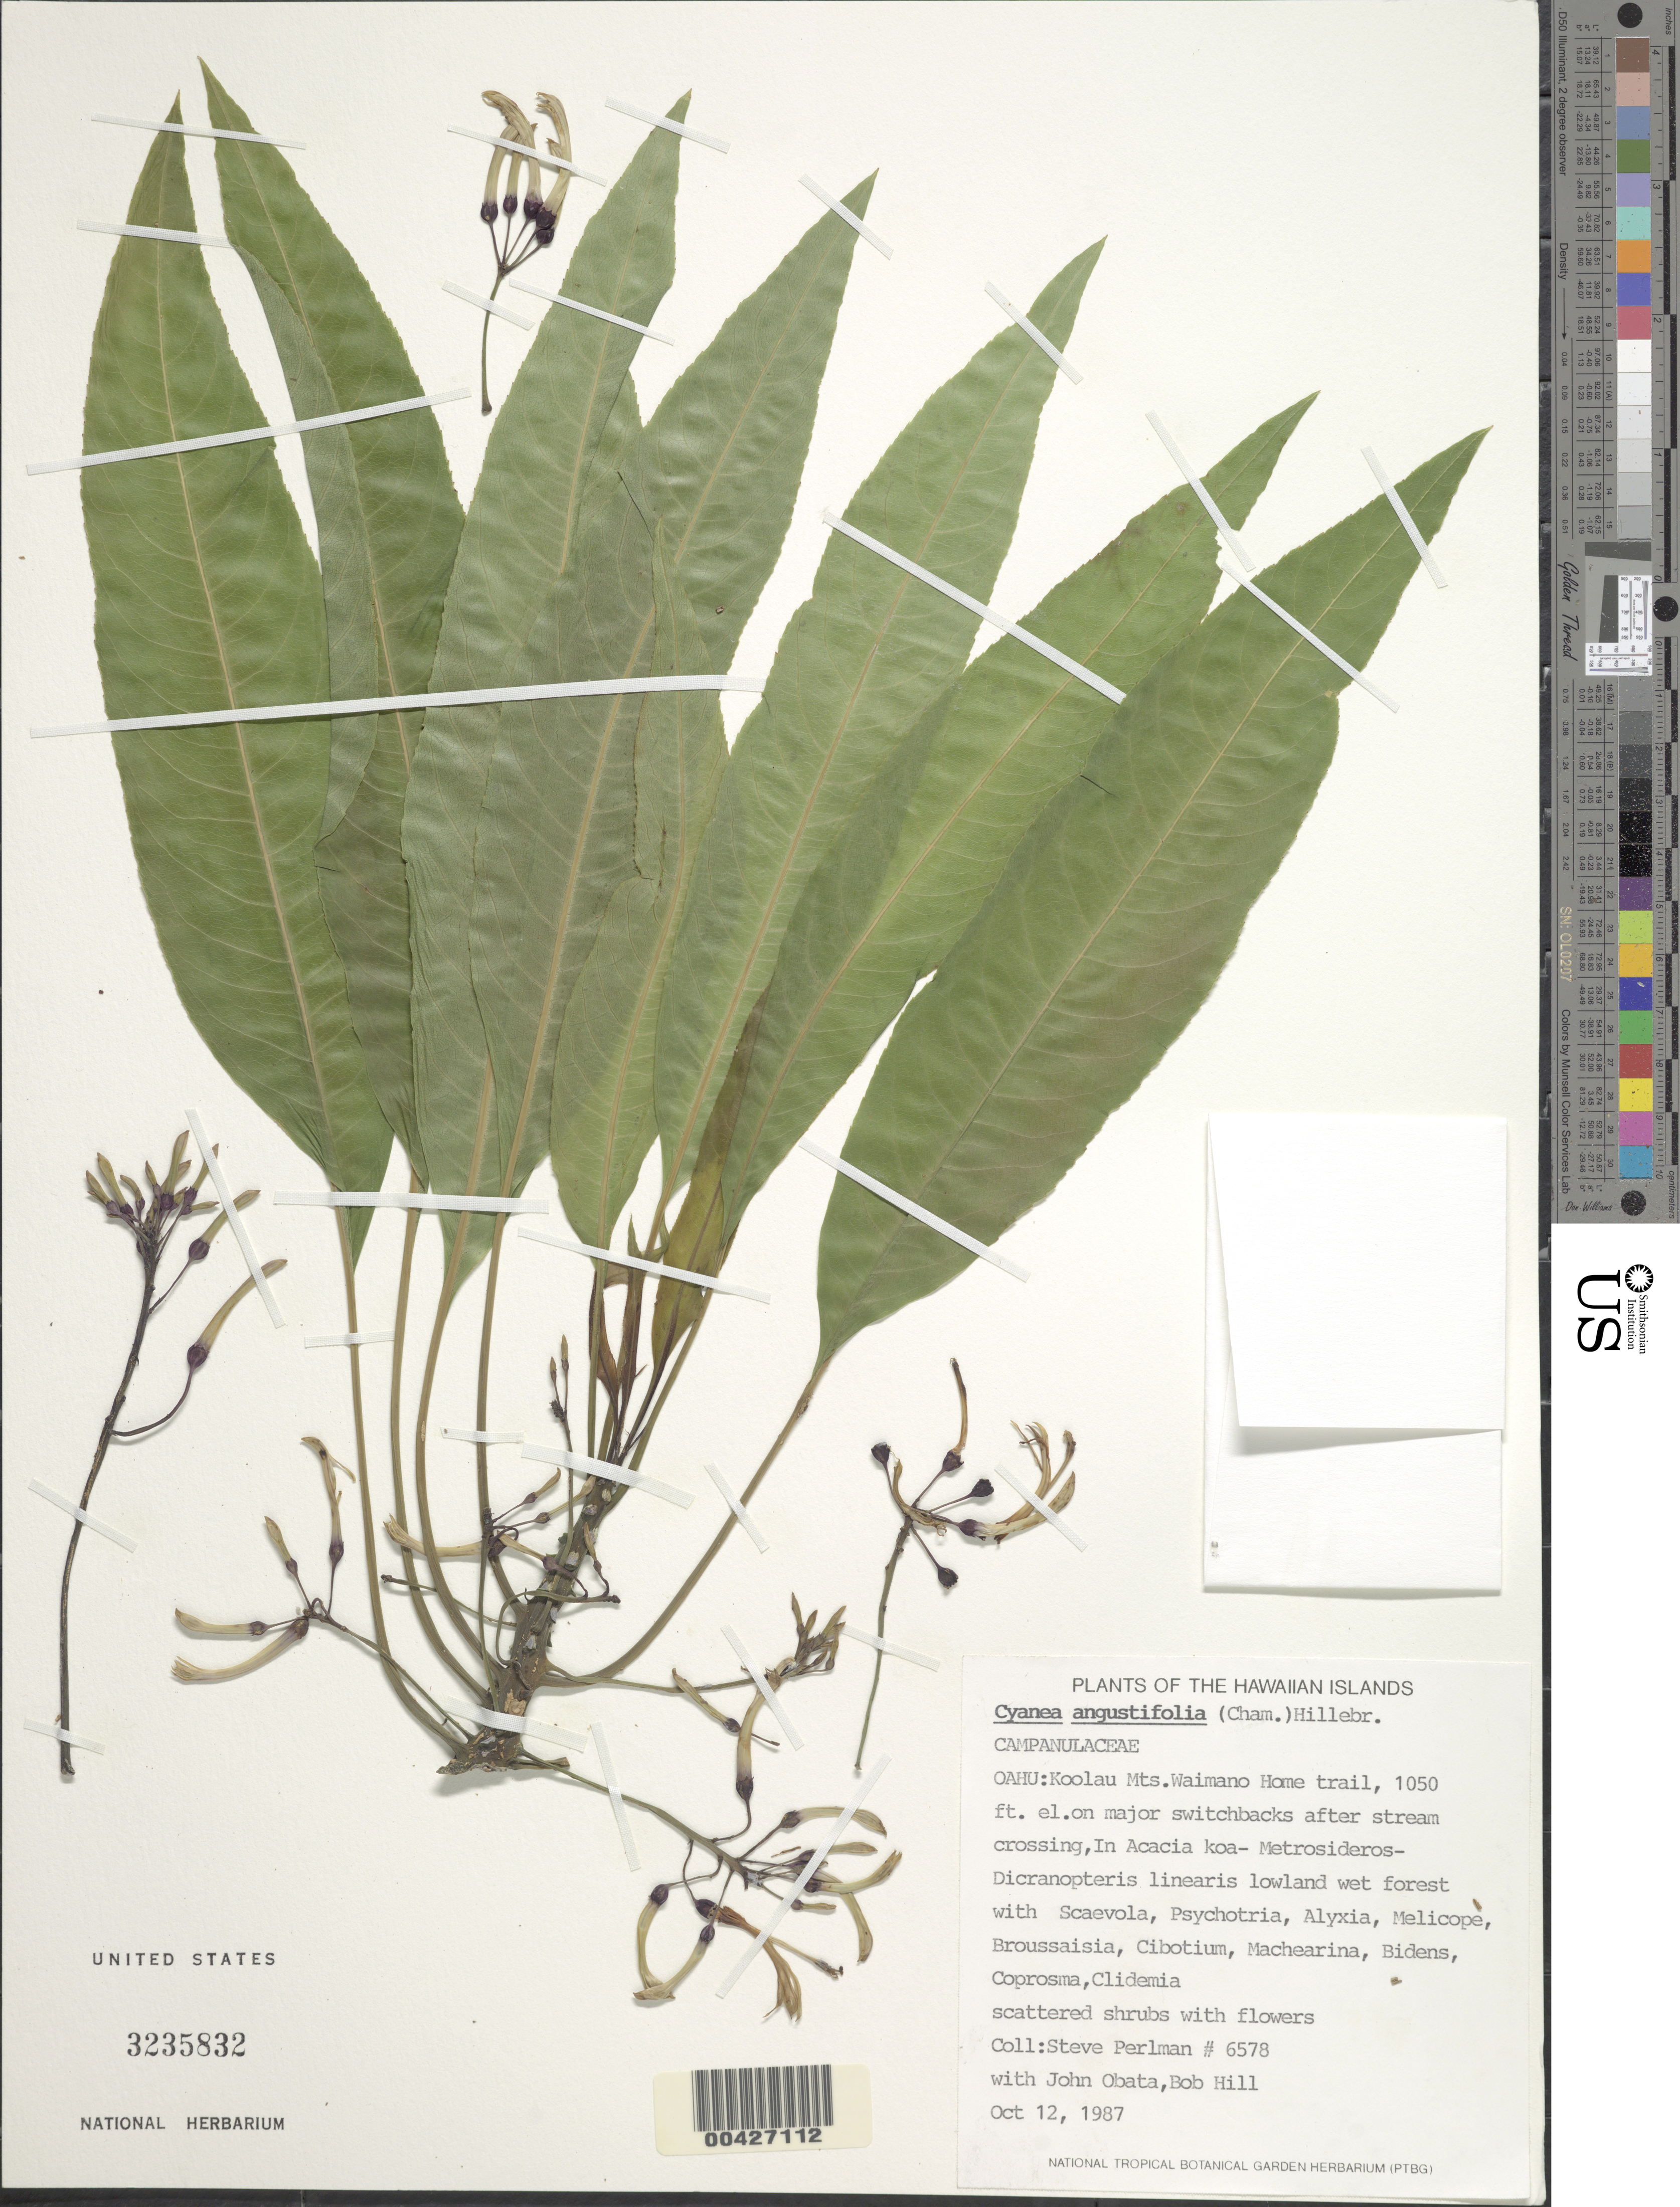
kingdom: Plantae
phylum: Tracheophyta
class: Magnoliopsida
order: Asterales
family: Campanulaceae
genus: Cyanea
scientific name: Cyanea angustifolia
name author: (Cham.) Hillebr.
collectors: S. P. Perlman, J. Obata & B. Hill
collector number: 6578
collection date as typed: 12 Oct 1987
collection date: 1987-10-12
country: United States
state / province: Hawaii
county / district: Honolulu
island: Oahu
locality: Koolau Mountains Waimano Home Trail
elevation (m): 320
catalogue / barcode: US 3235832